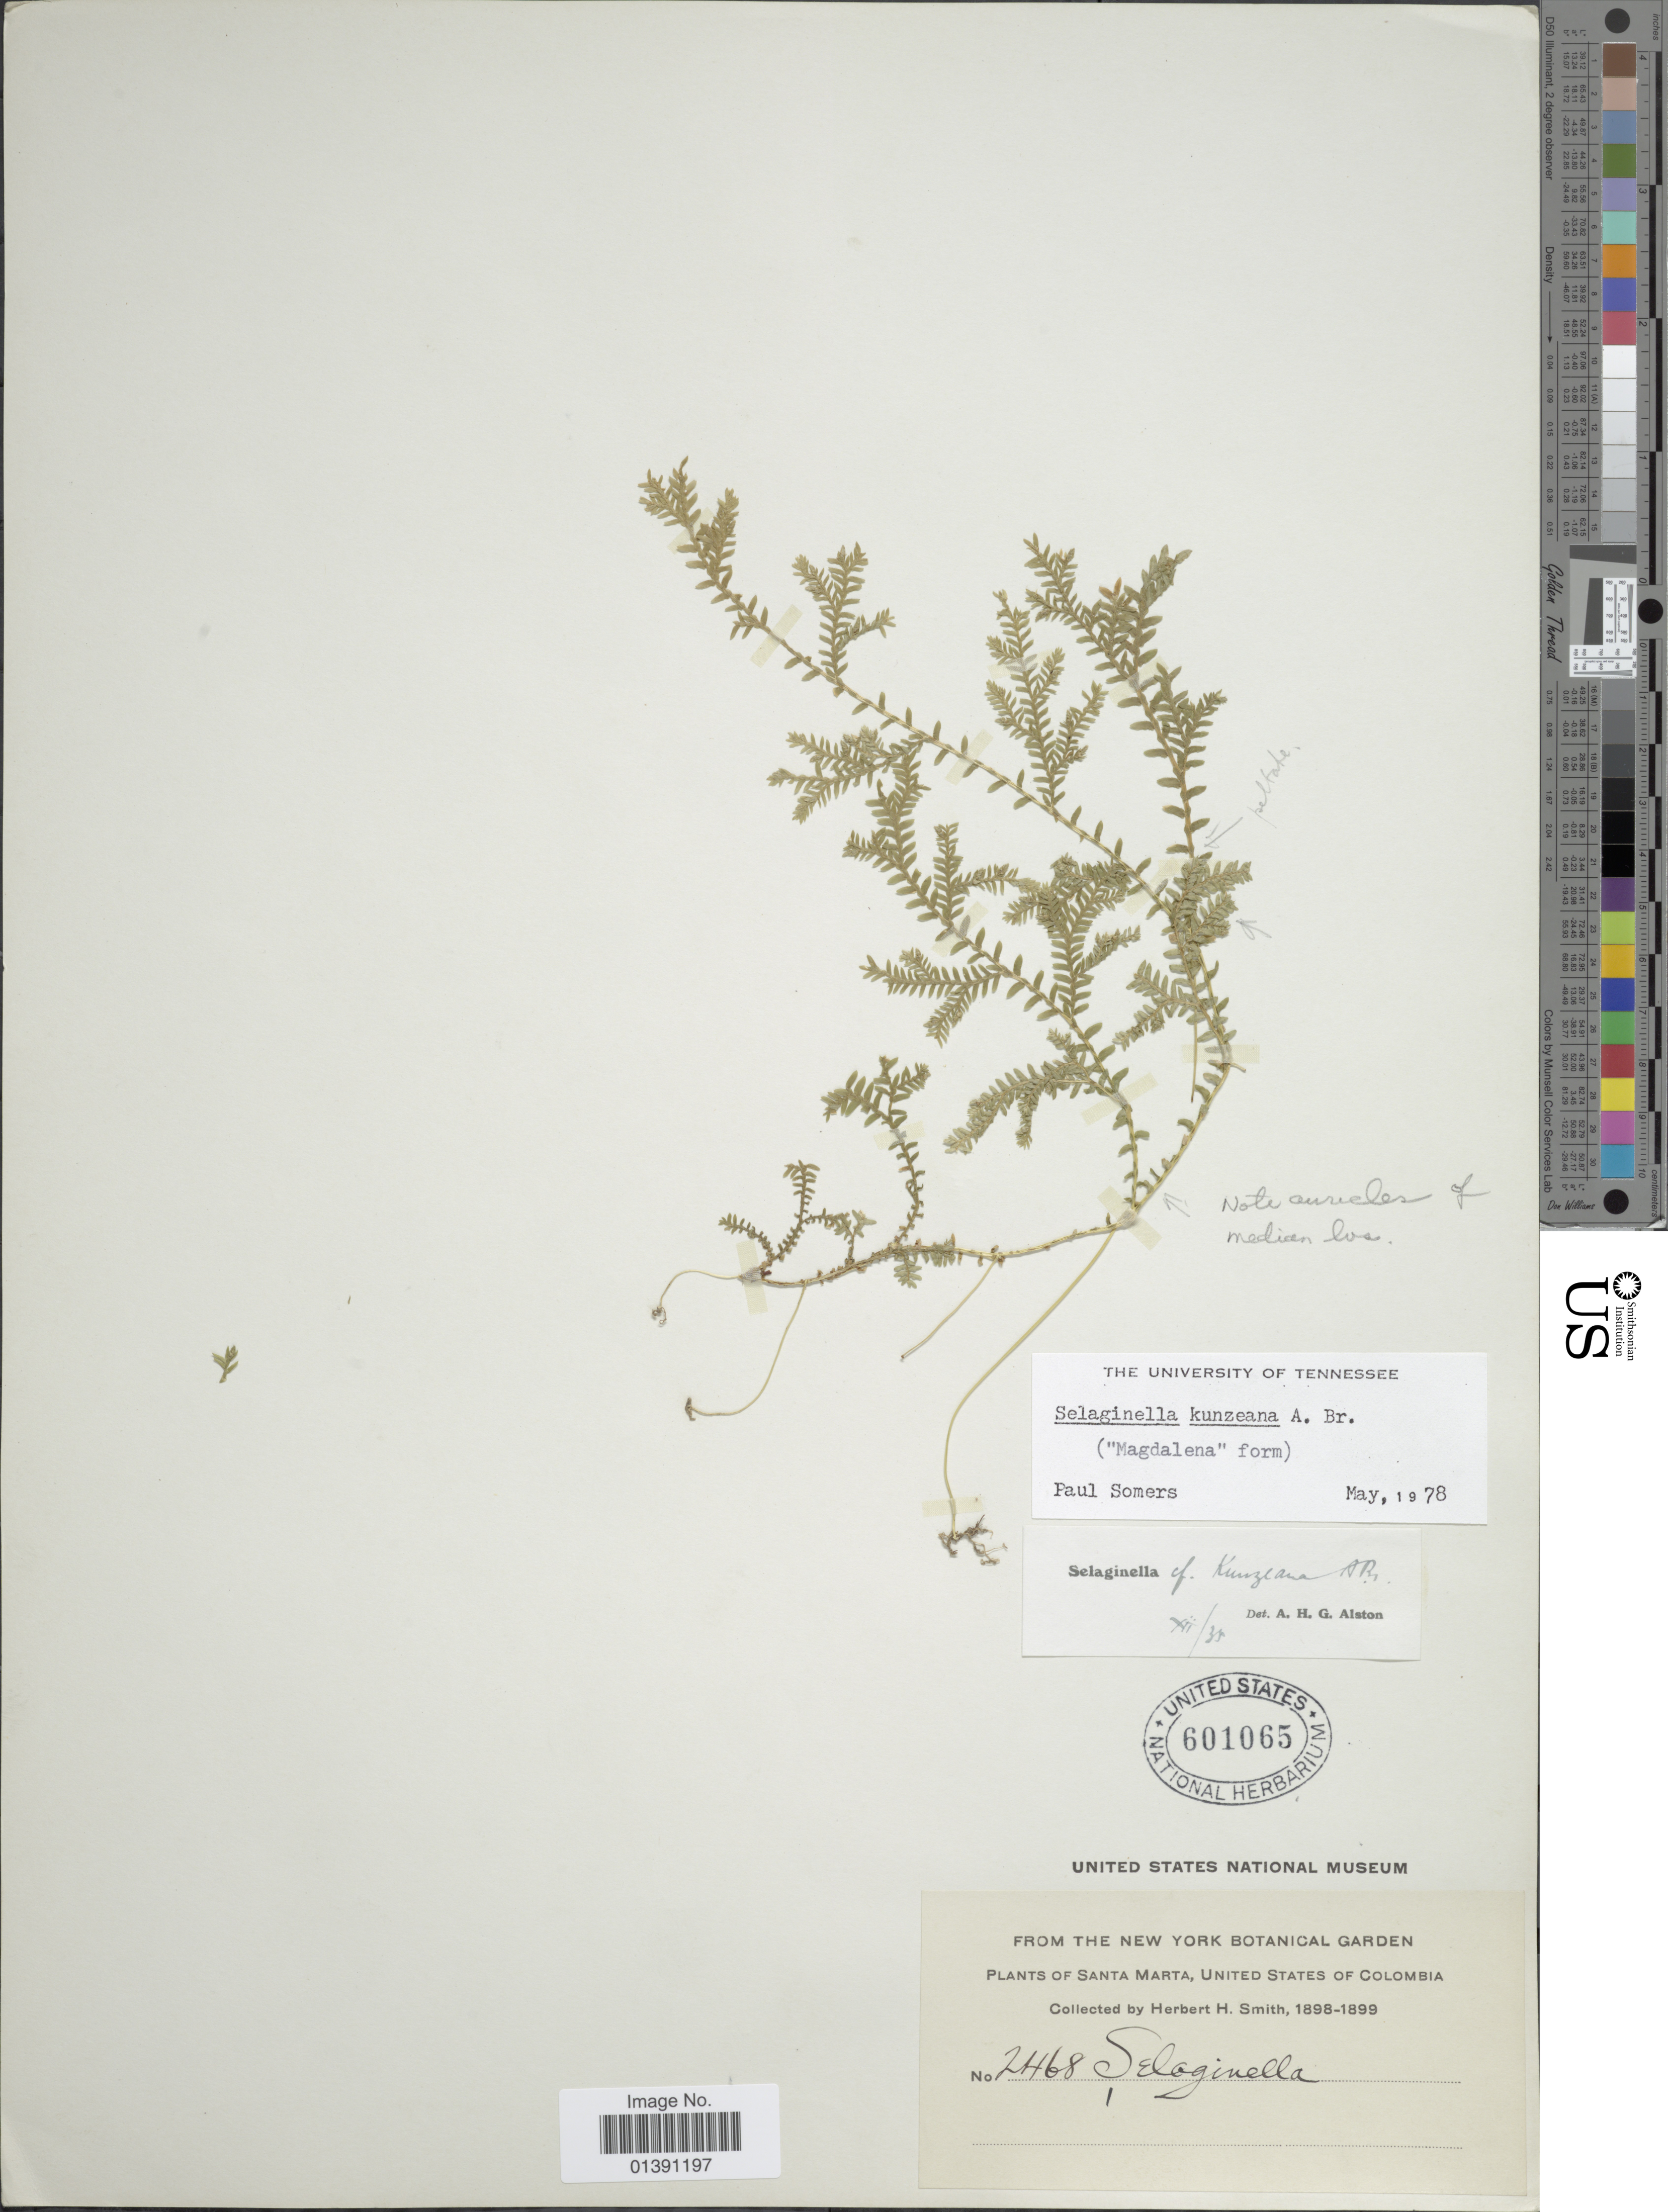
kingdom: Plantae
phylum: Tracheophyta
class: Lycopodiopsida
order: Selaginellales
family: Selaginellaceae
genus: Selaginella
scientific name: Selaginella kunzeana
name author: A. Br.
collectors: H. H. Smith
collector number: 2468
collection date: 1898/1899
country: Colombia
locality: Santa Marta, United States of Colombia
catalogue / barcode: US 601065